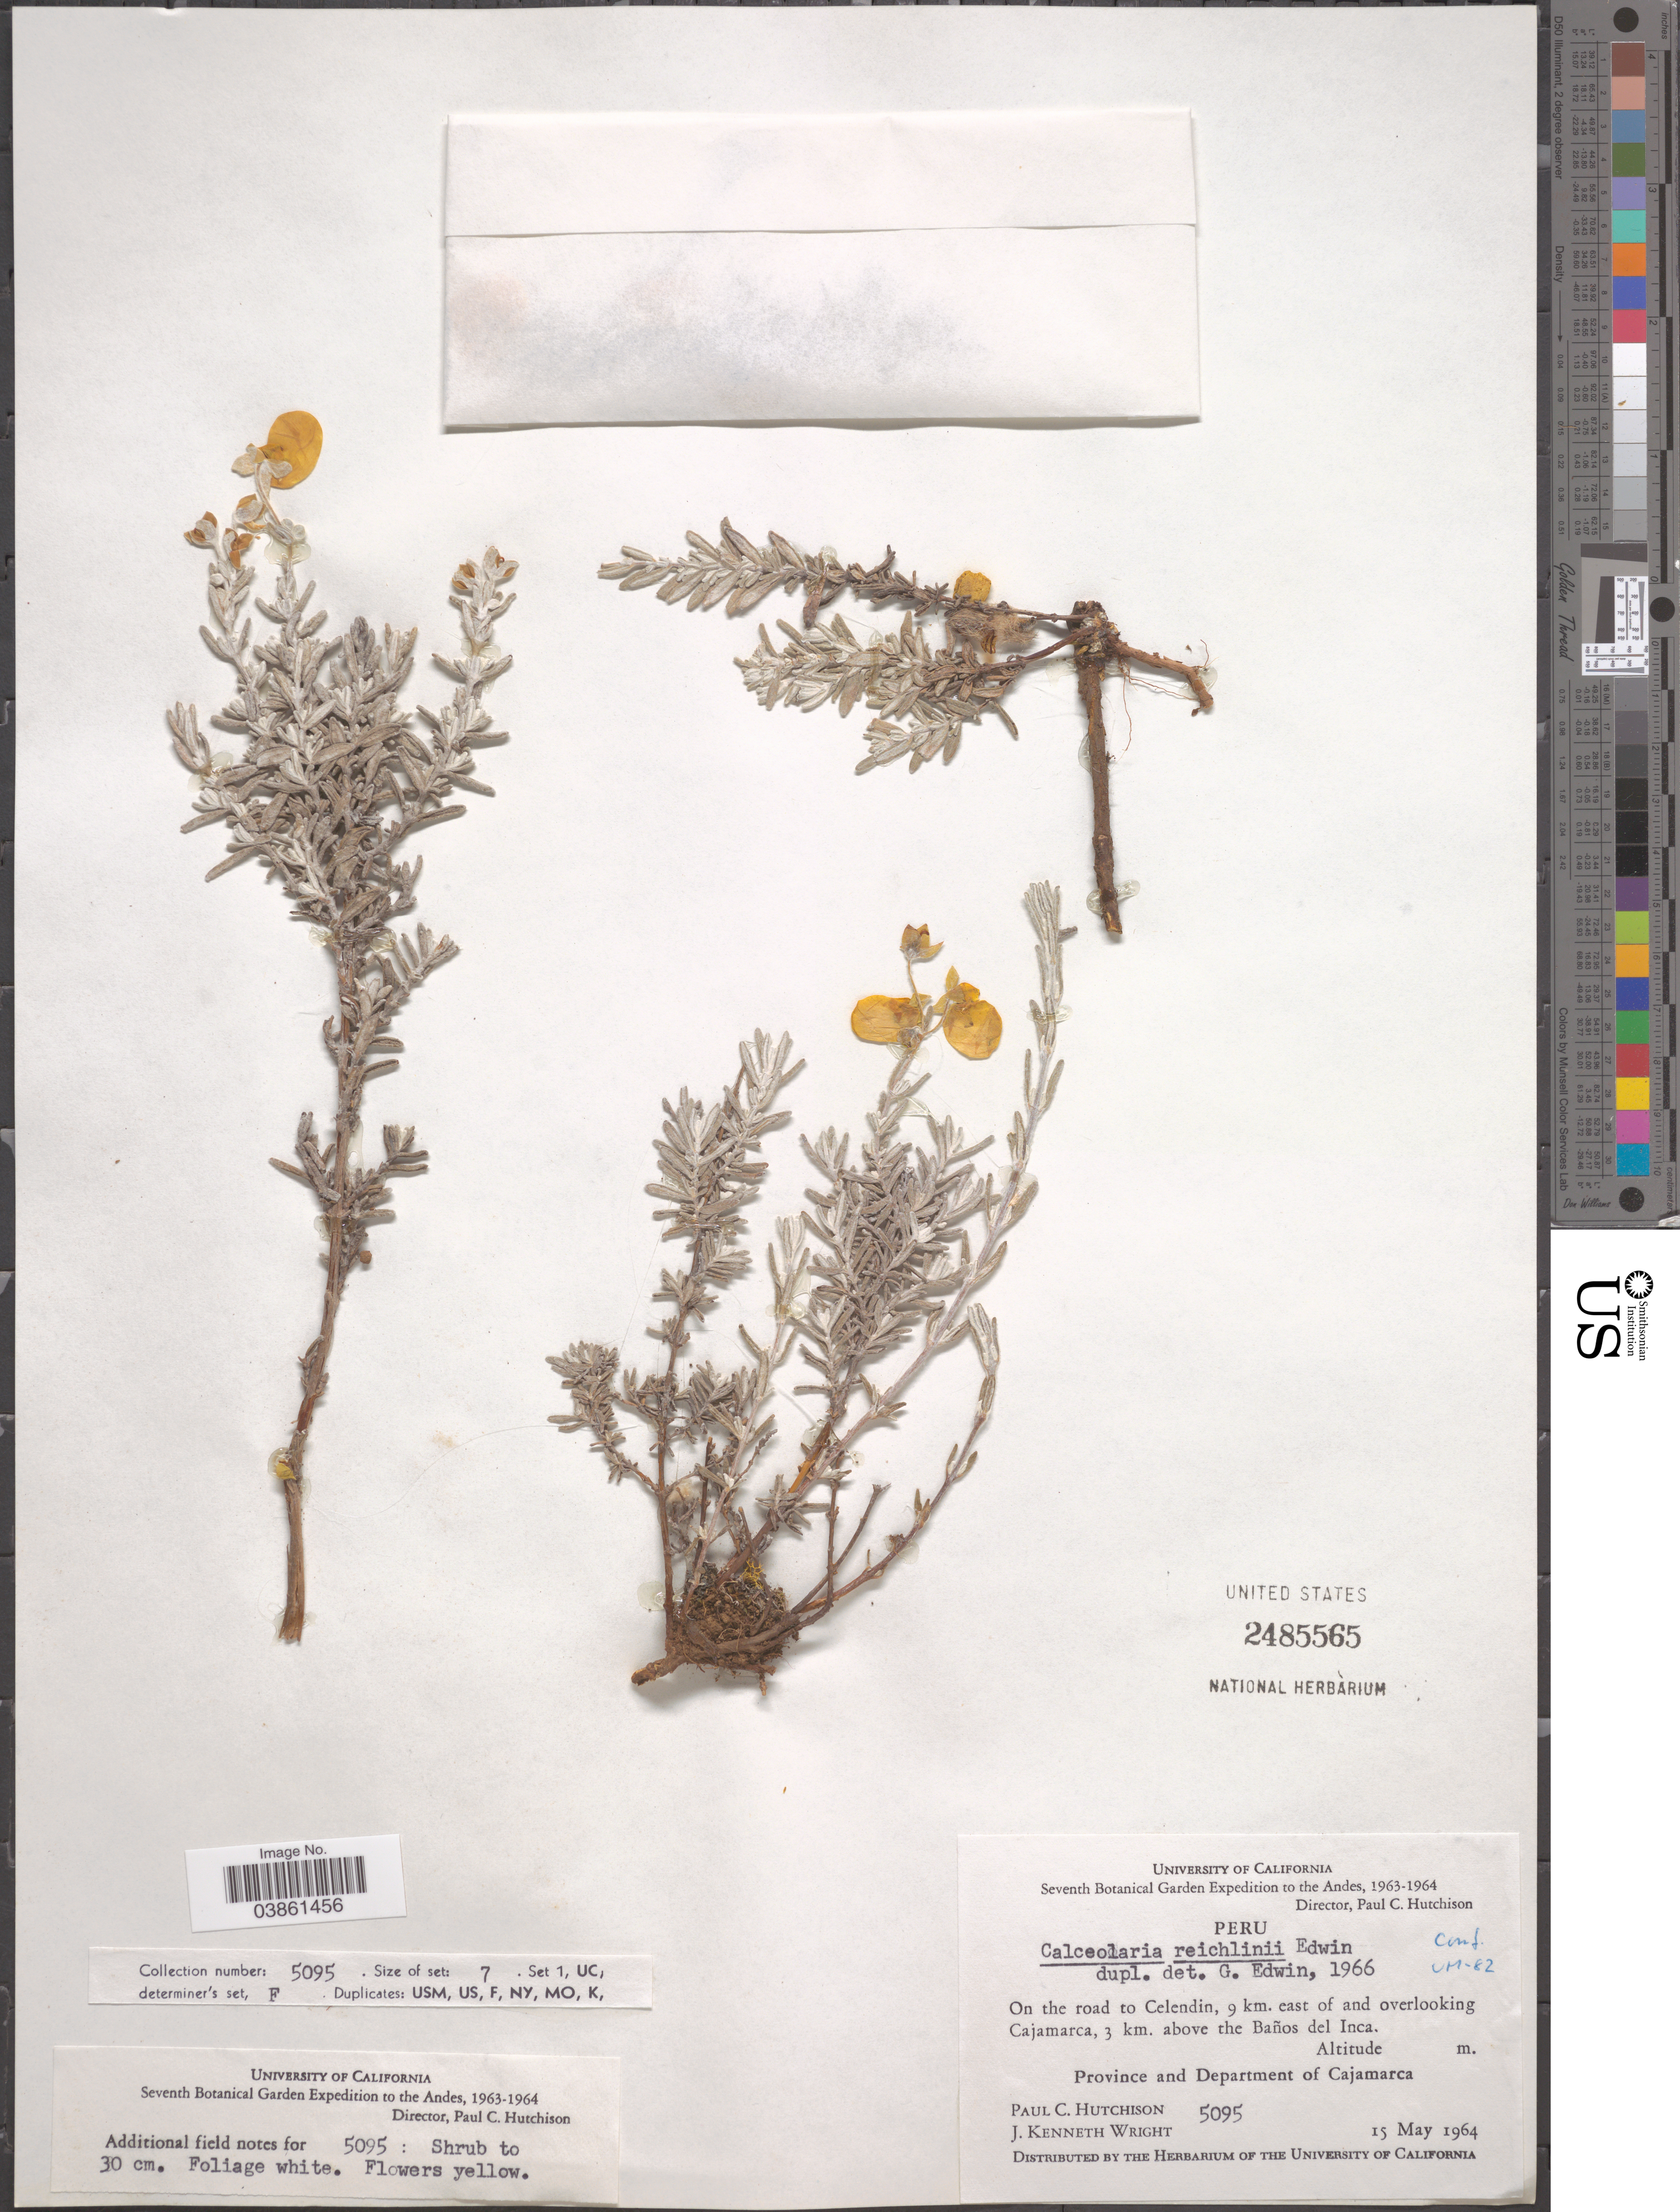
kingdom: Plantae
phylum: Tracheophyta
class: Magnoliopsida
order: Lamiales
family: Calceolariaceae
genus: Calceolaria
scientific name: Calceolaria reichlinii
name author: Edwin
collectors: P. C. Hutchison & J. K. Wright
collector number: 5095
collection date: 1964-05-15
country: Peru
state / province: Cajamarca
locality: The Andes. On the road to Celendin, 9 km. east of and overlooking Cajamarca, 3 km. above the Baños del Inca. Province and Department of Cajamarca.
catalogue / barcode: US 2485565